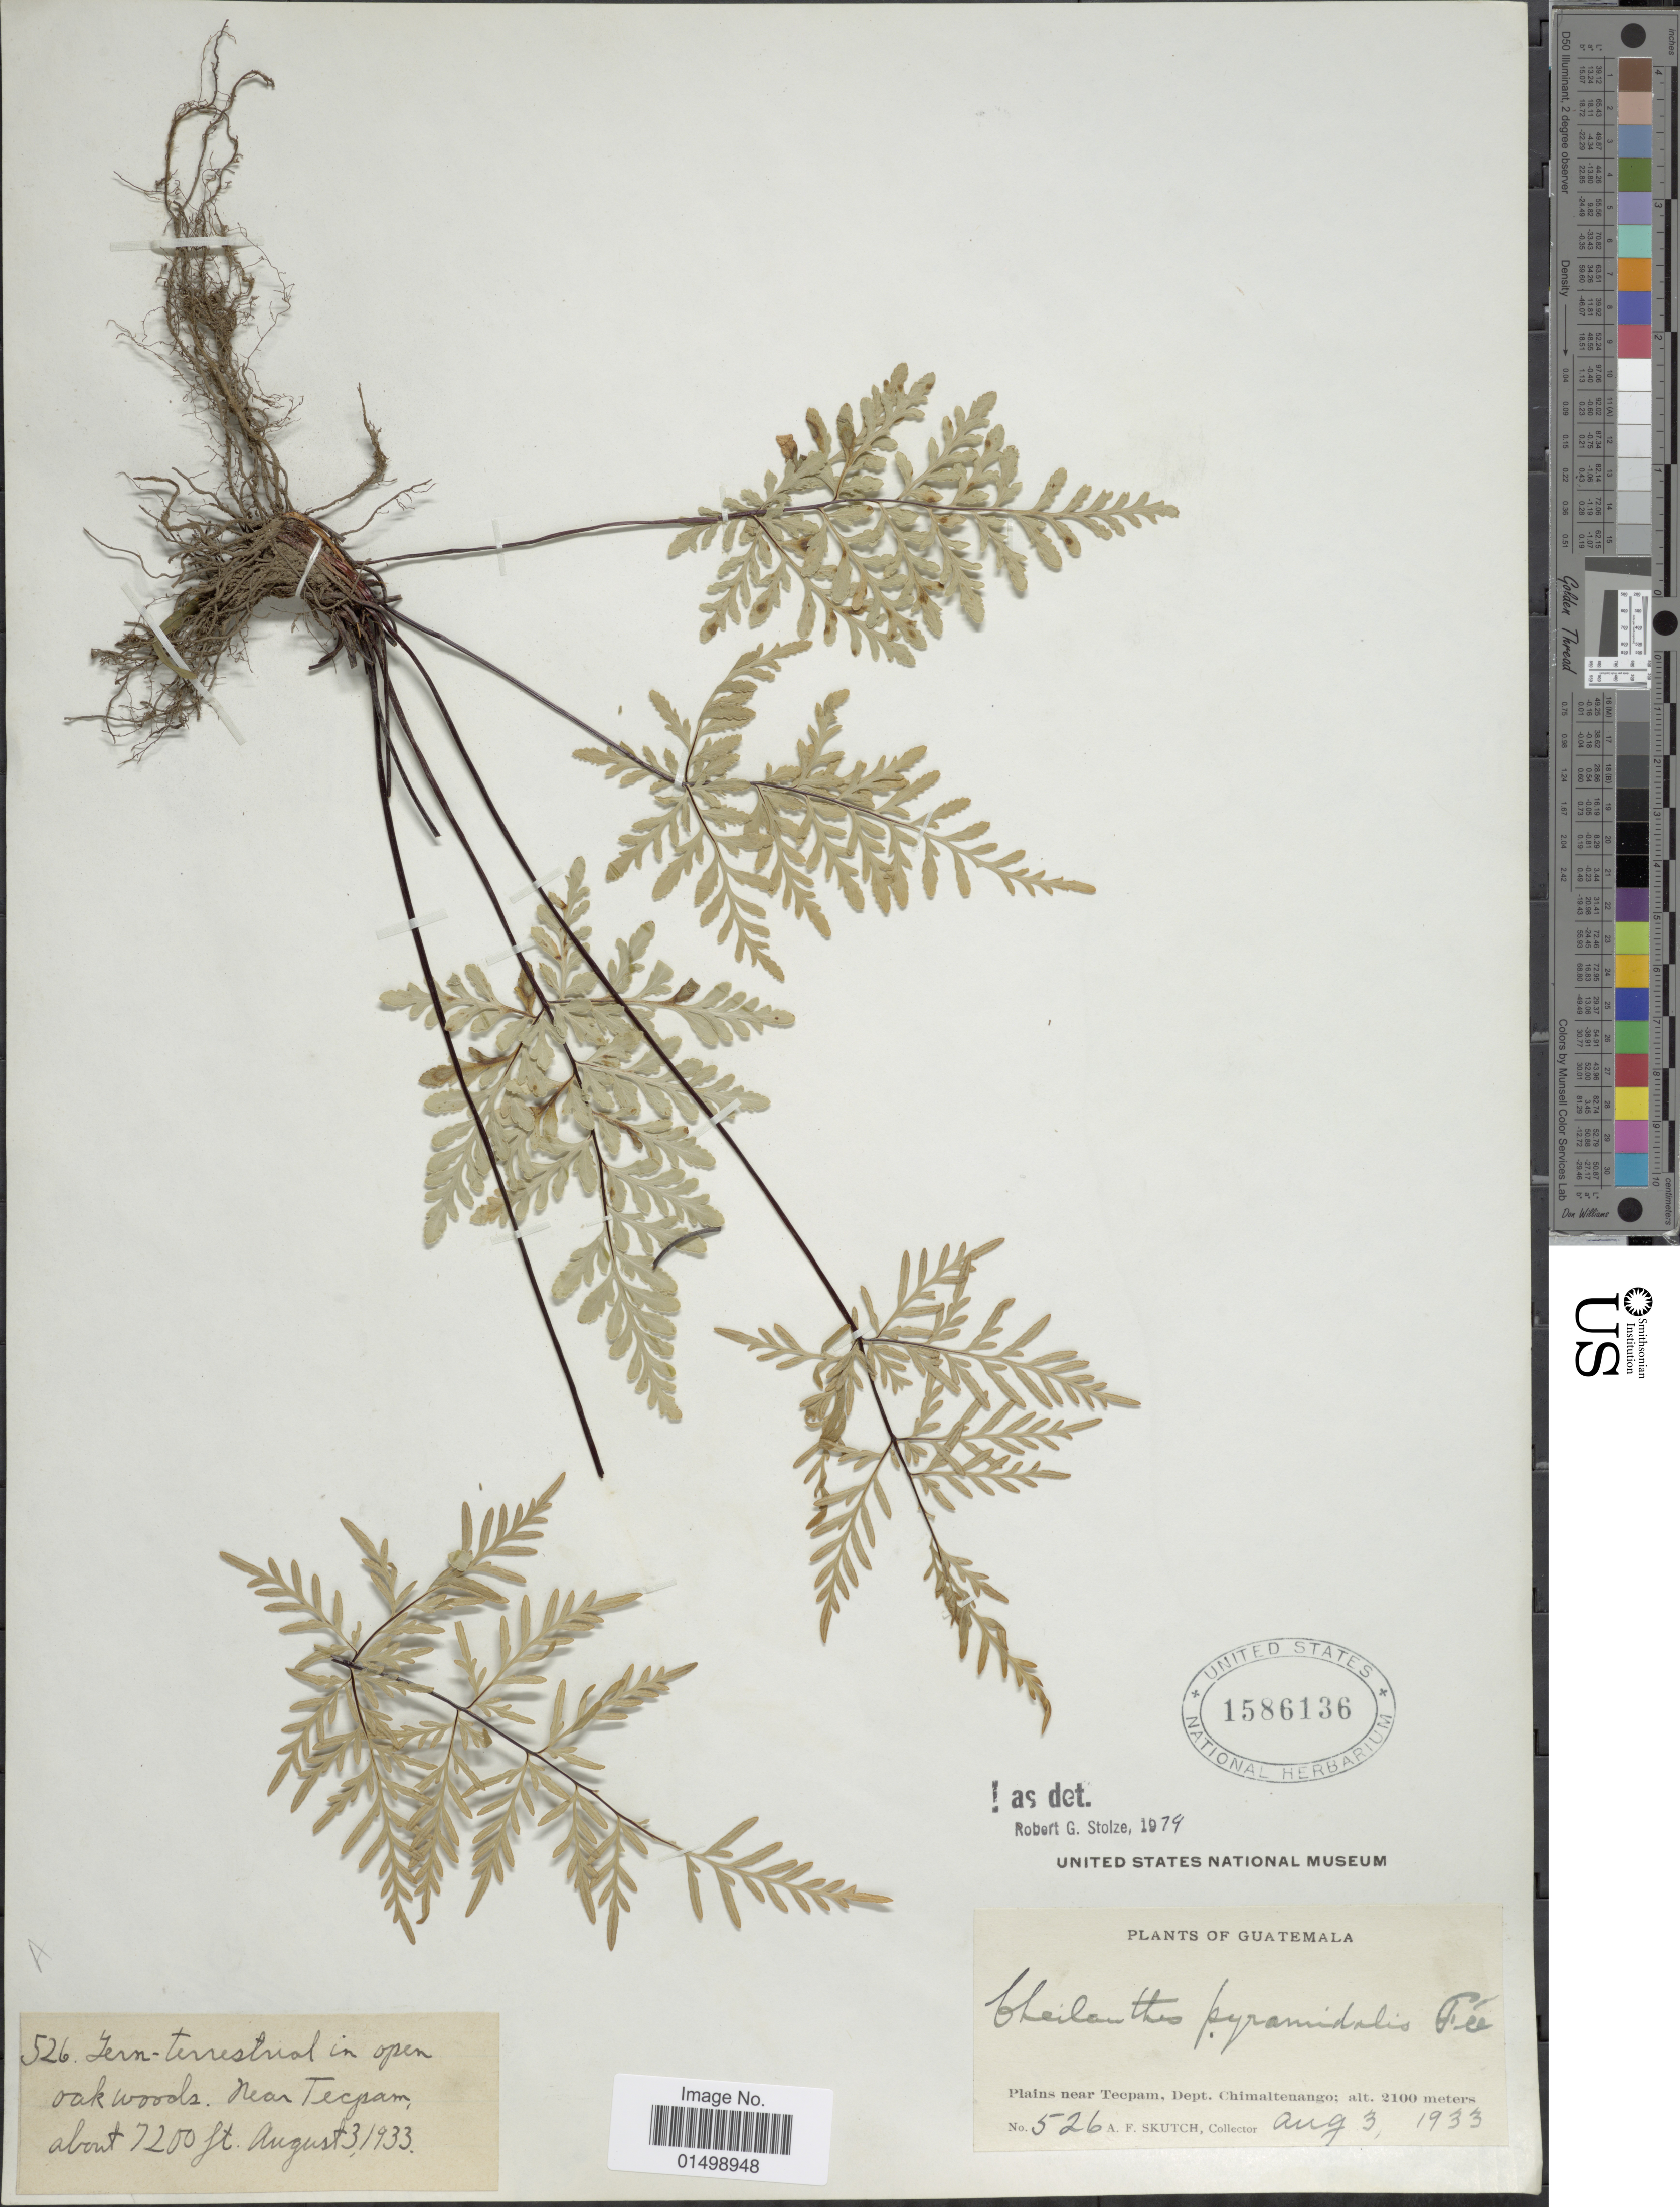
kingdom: Plantae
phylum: Tracheophyta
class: Polypodiopsida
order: Polypodiales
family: Pteridaceae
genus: Cheilanthes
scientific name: Cheilanthes pyramidalis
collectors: A. F. Skutch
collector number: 526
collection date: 1933-08-03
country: Guatemala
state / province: Chimaltenango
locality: Plains near Tecpam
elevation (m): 2100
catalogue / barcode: US 1586136